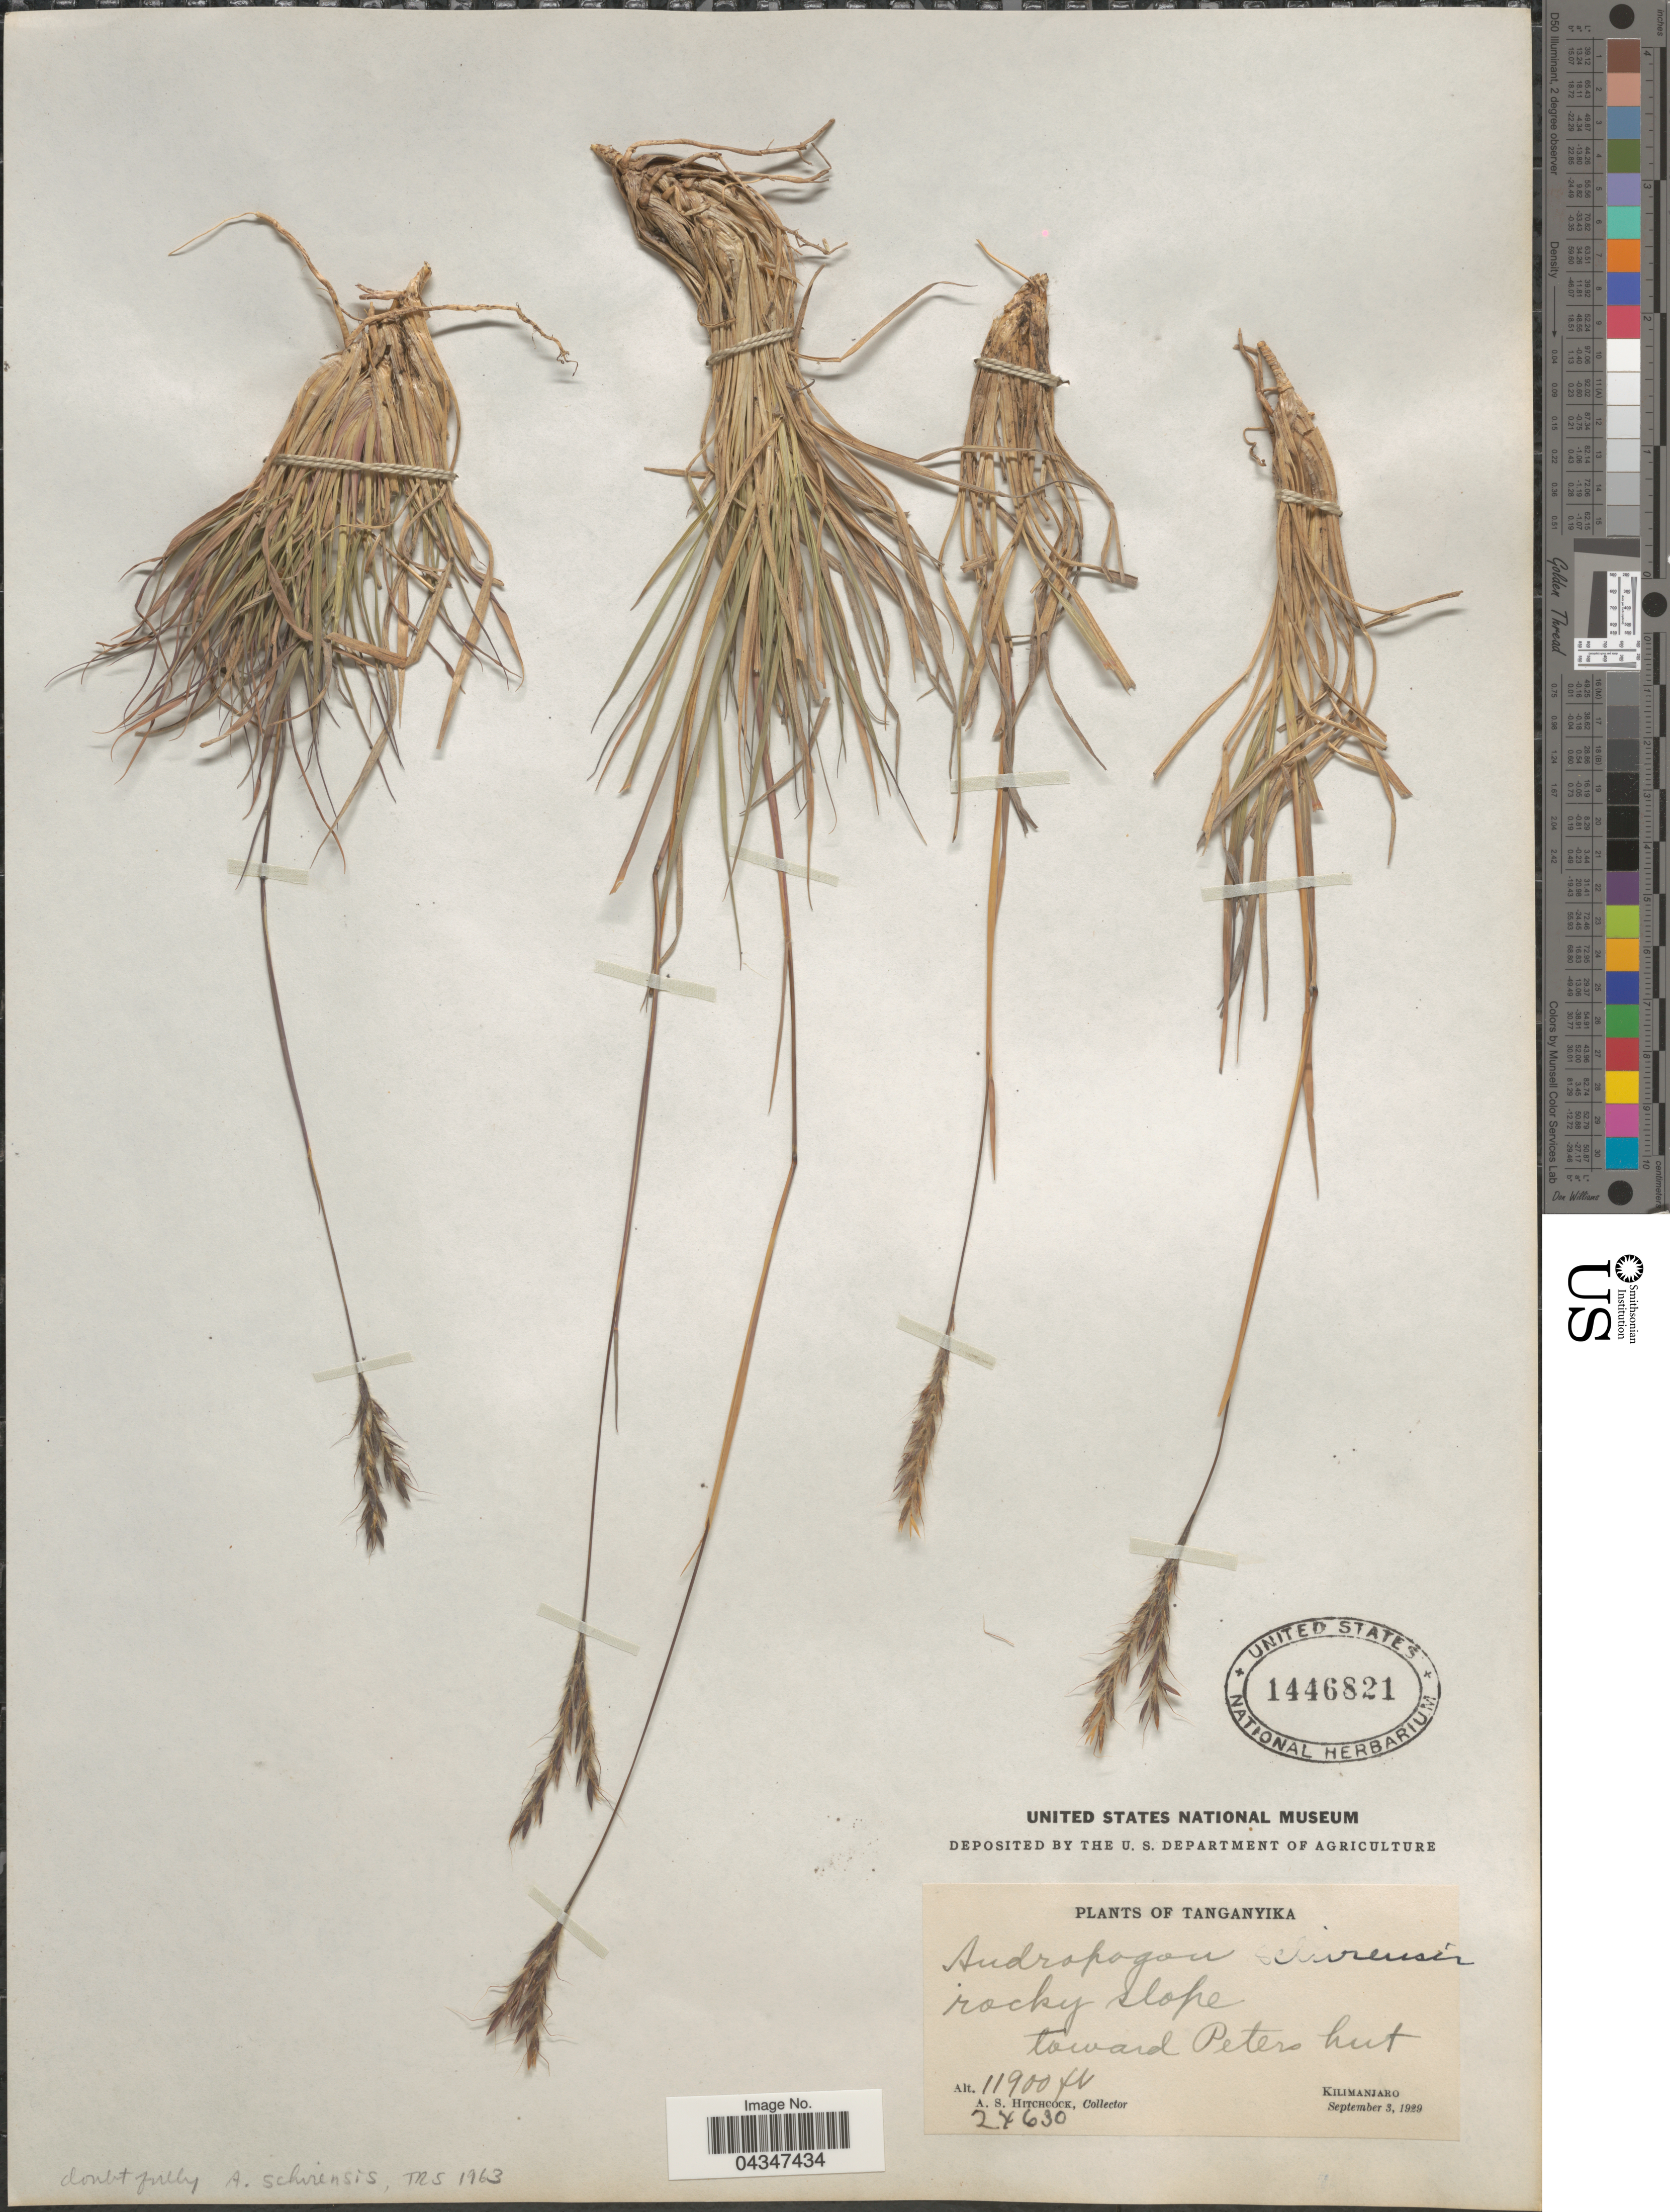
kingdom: Plantae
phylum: Tracheophyta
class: Liliopsida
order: Poales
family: Poaceae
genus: Andropogon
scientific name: Andropogon sp.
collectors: A. S. Hitchcock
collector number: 24630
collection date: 1929-09-03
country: Tanzania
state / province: Kilimanjaro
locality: Tanganyika. Rocky slope toward Peters hut.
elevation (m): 3627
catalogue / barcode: US 1446821